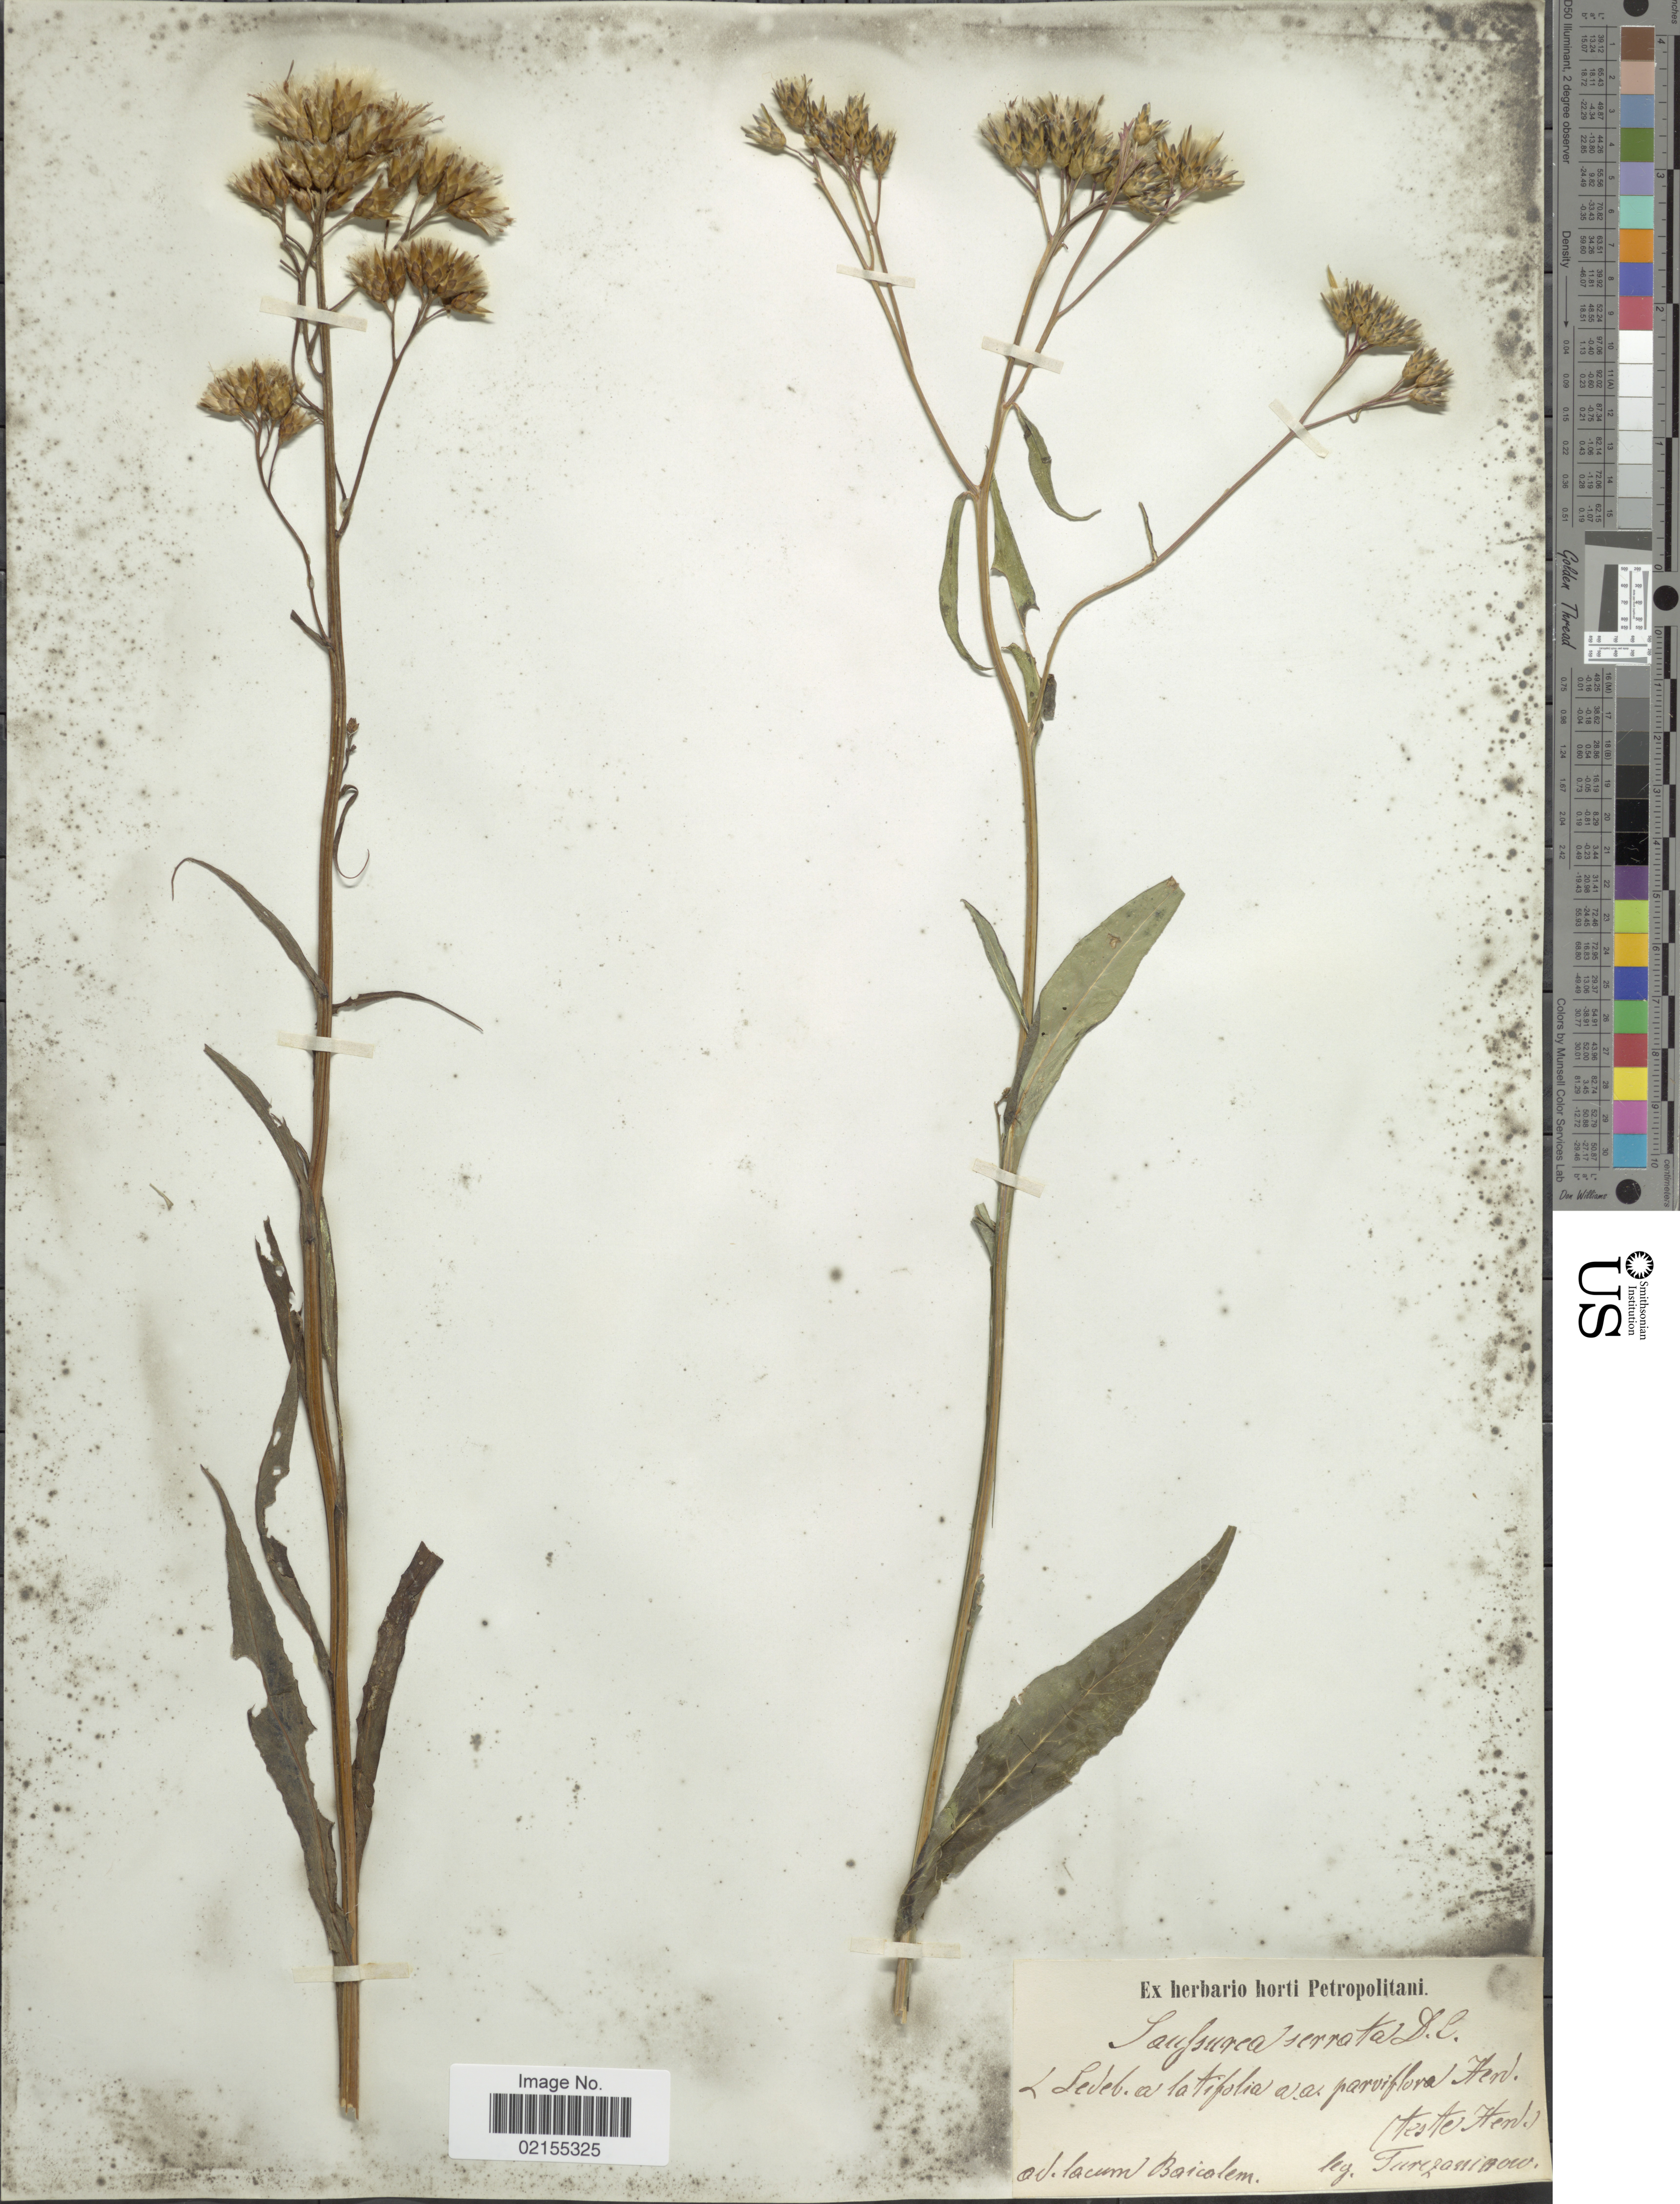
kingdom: Plantae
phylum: Tracheophyta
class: Magnoliopsida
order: Asterales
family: Asteraceae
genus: Saussurea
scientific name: Saussurea parviflora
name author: (Poir.) DC.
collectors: N. Turczaninow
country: Russian Federation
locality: Ad. lacum Baicalem